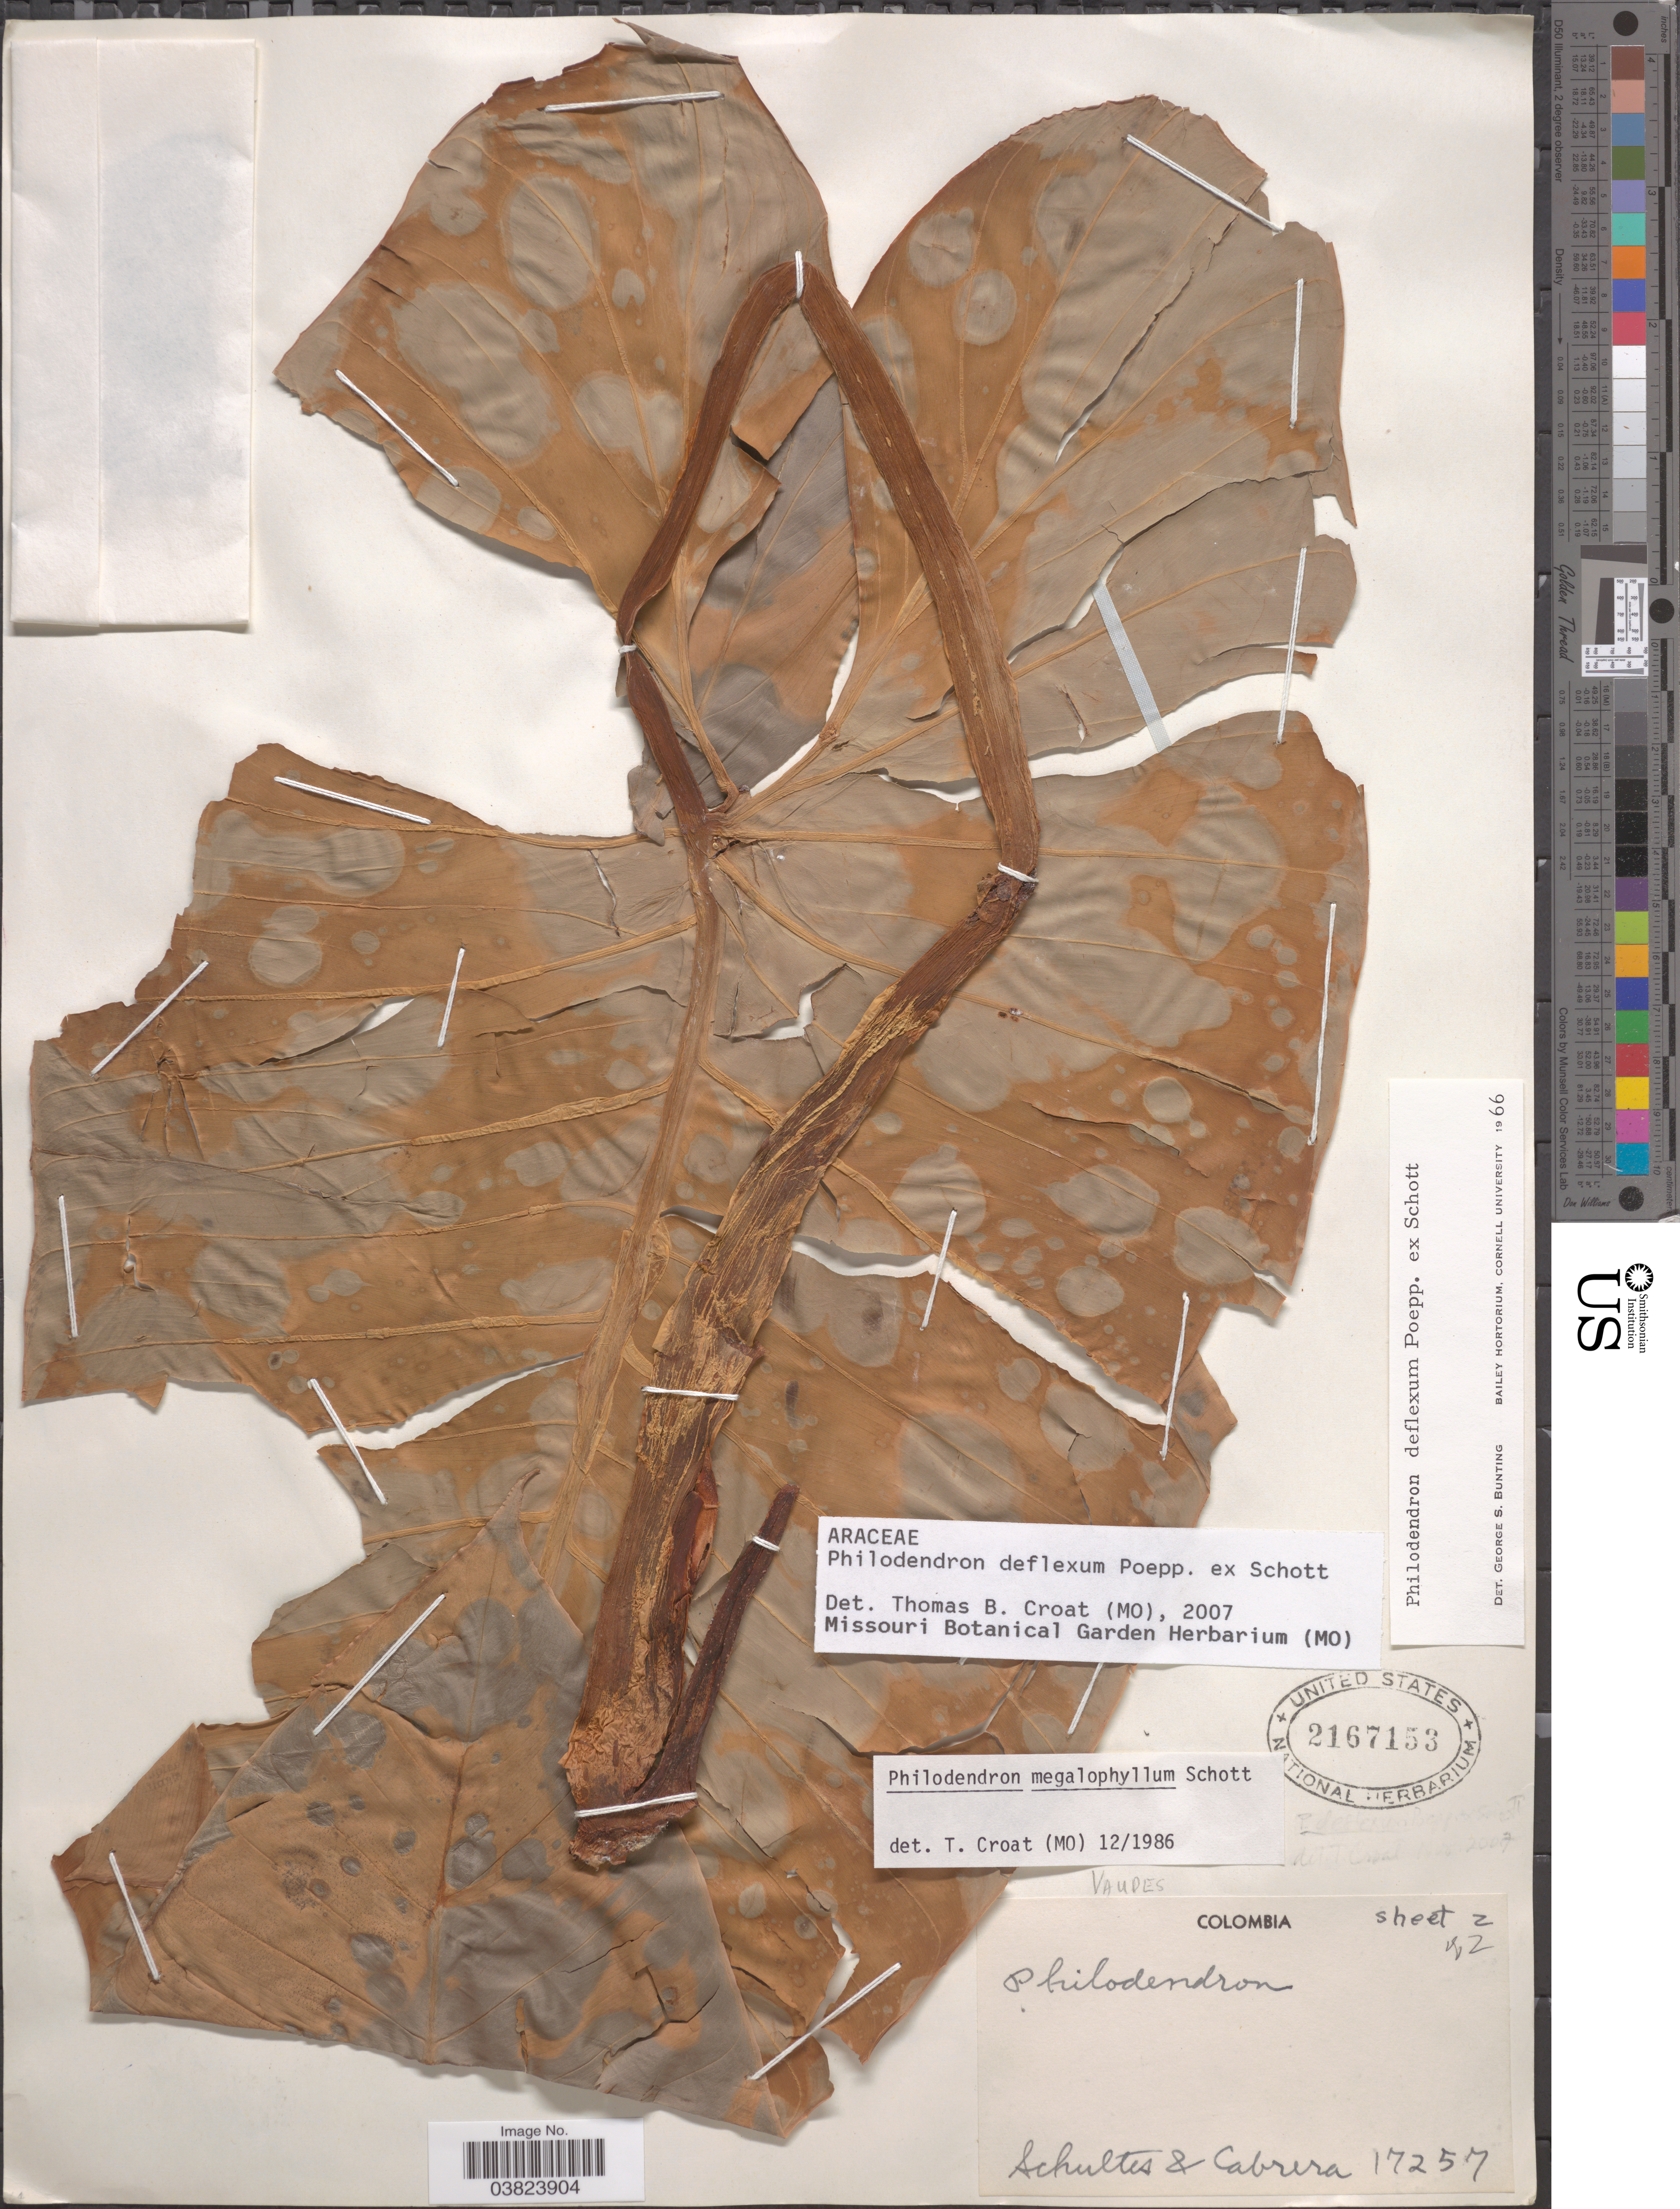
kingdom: Plantae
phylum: Tracheophyta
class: Liliopsida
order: Alismatales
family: Araceae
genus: Philodendron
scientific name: Philodendron deflexum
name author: Poepp. ex Schott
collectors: -- Schultes & Cabrera, --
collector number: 17257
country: Colombia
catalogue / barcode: US 2167153